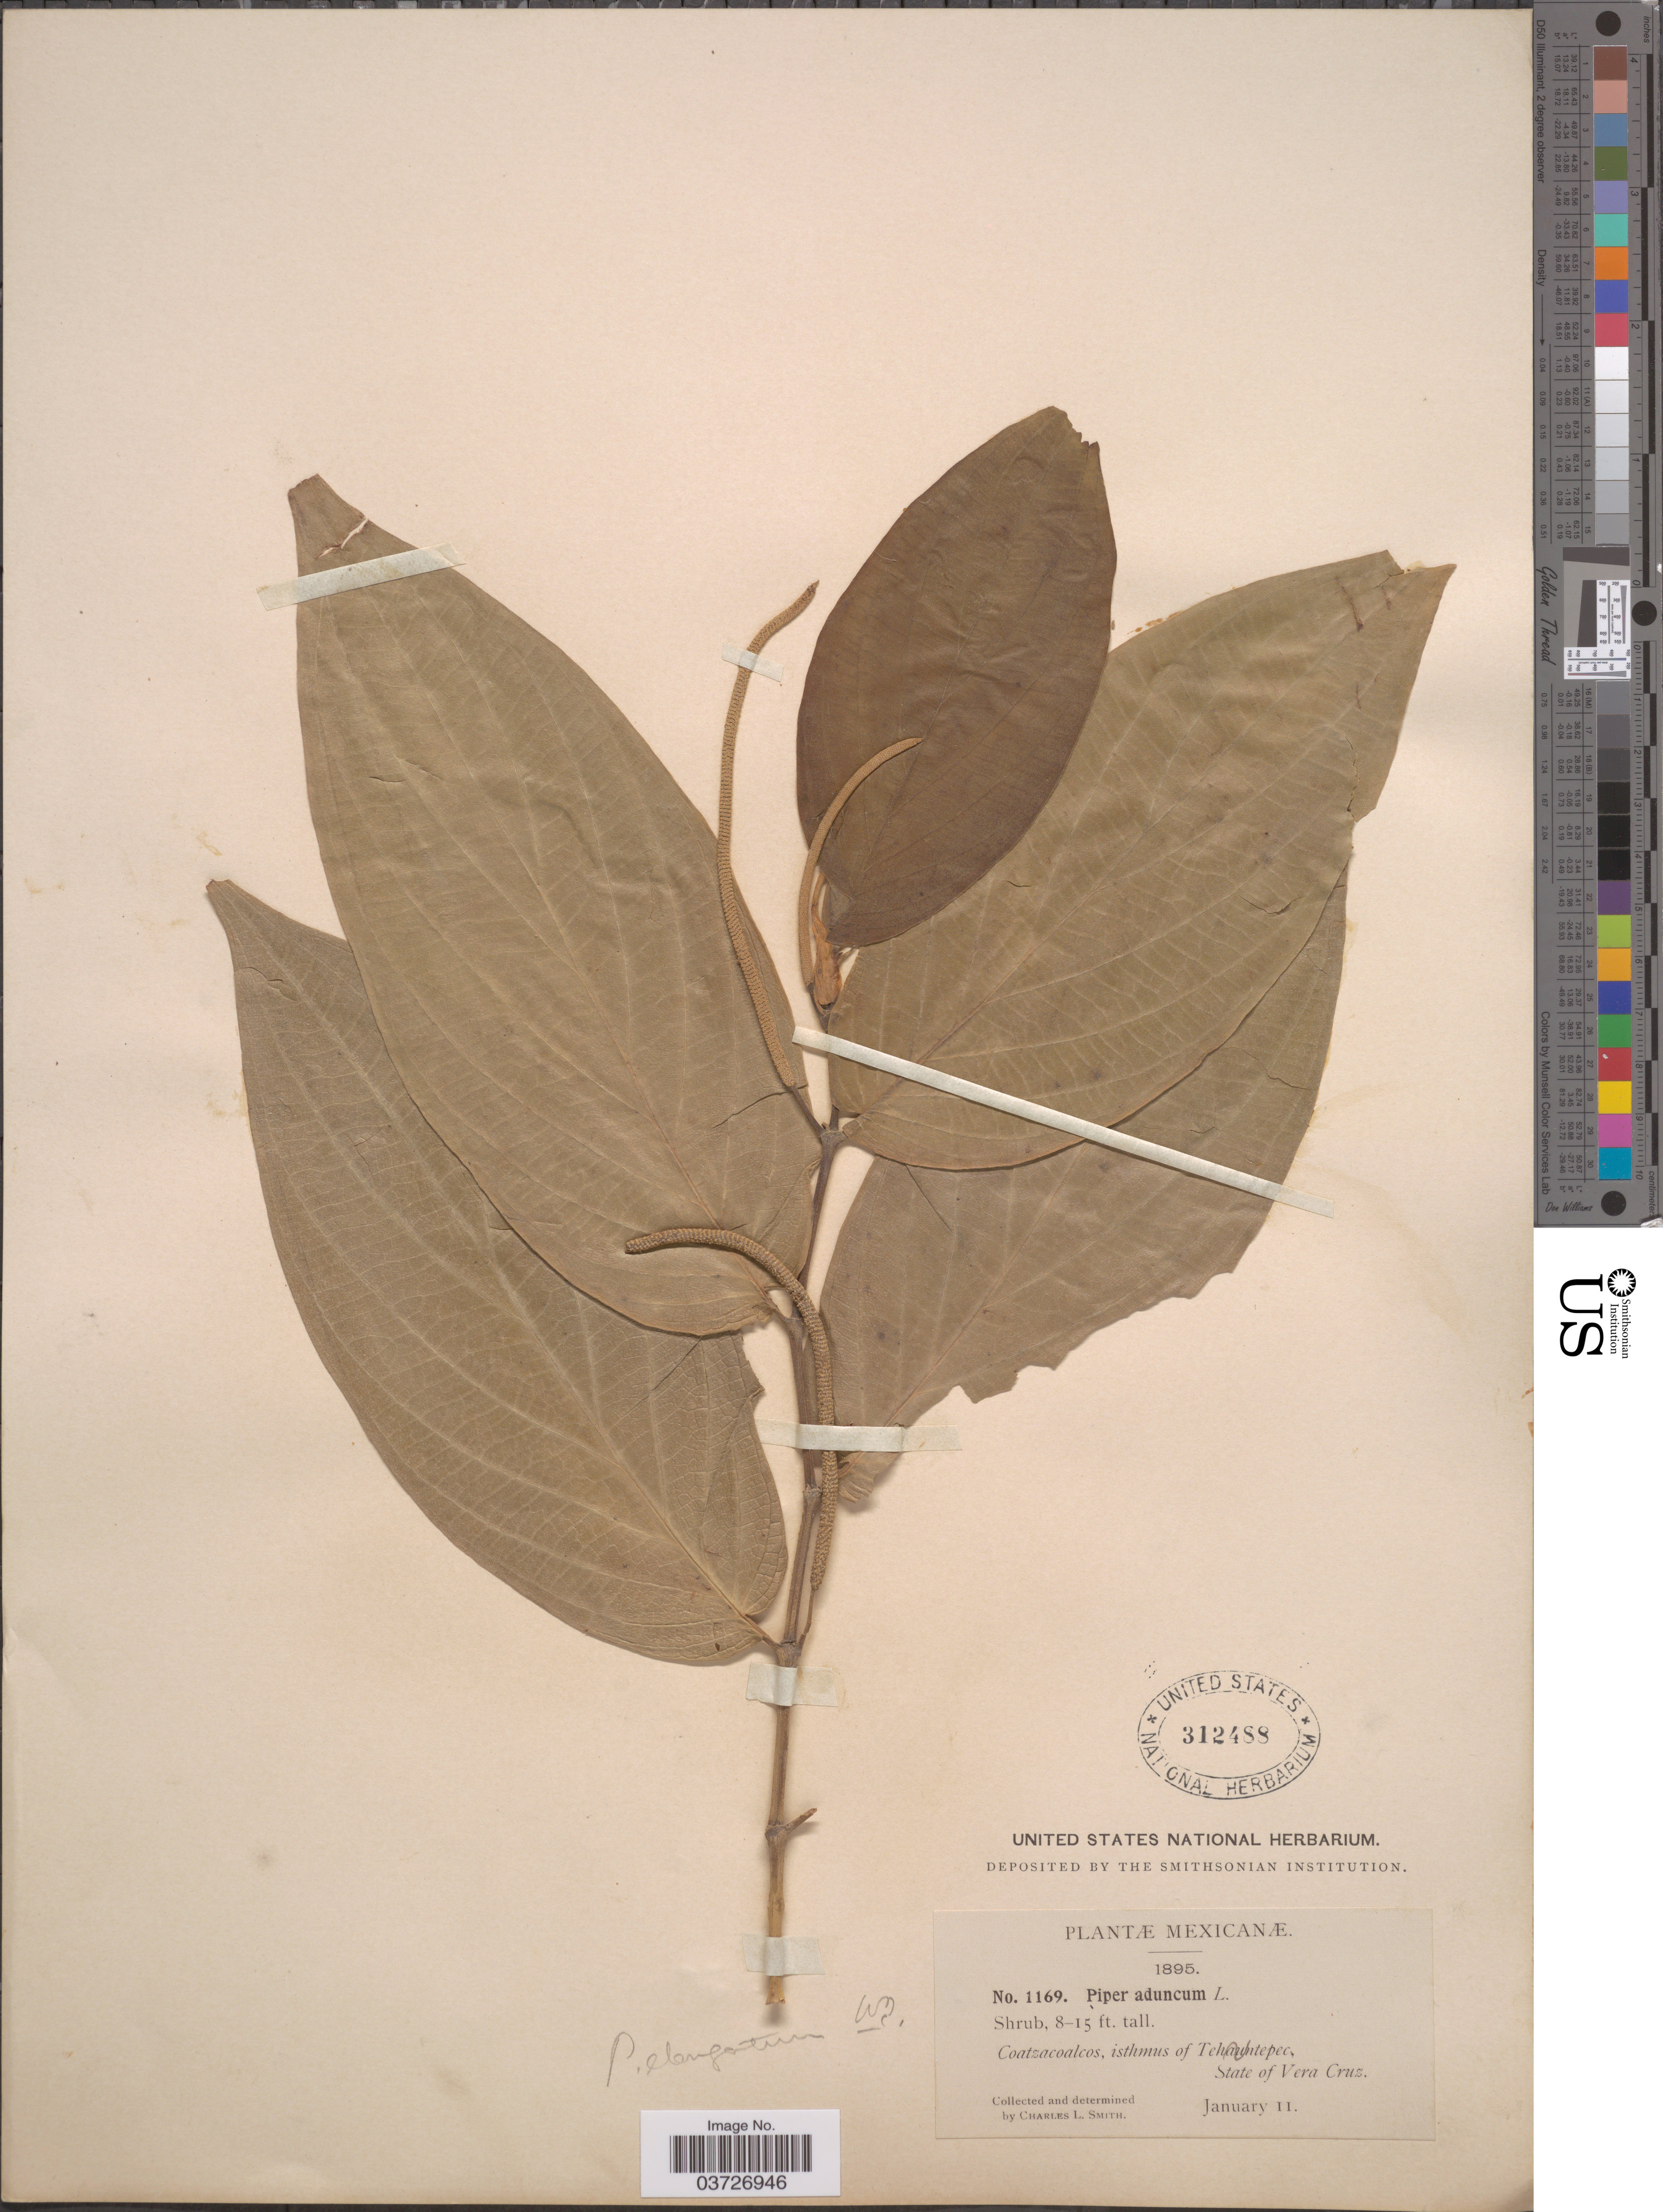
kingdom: Plantae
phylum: Tracheophyta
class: Magnoliopsida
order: Piperales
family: Piperaceae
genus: Piper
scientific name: Piper elongatum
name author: Vahl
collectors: C. L. Smith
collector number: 1169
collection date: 1895-01-11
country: Mexico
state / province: Veracruz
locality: Coatzacoalcos, isthmus of Tehuantepec. State of Vera Cruz.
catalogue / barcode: US 312488